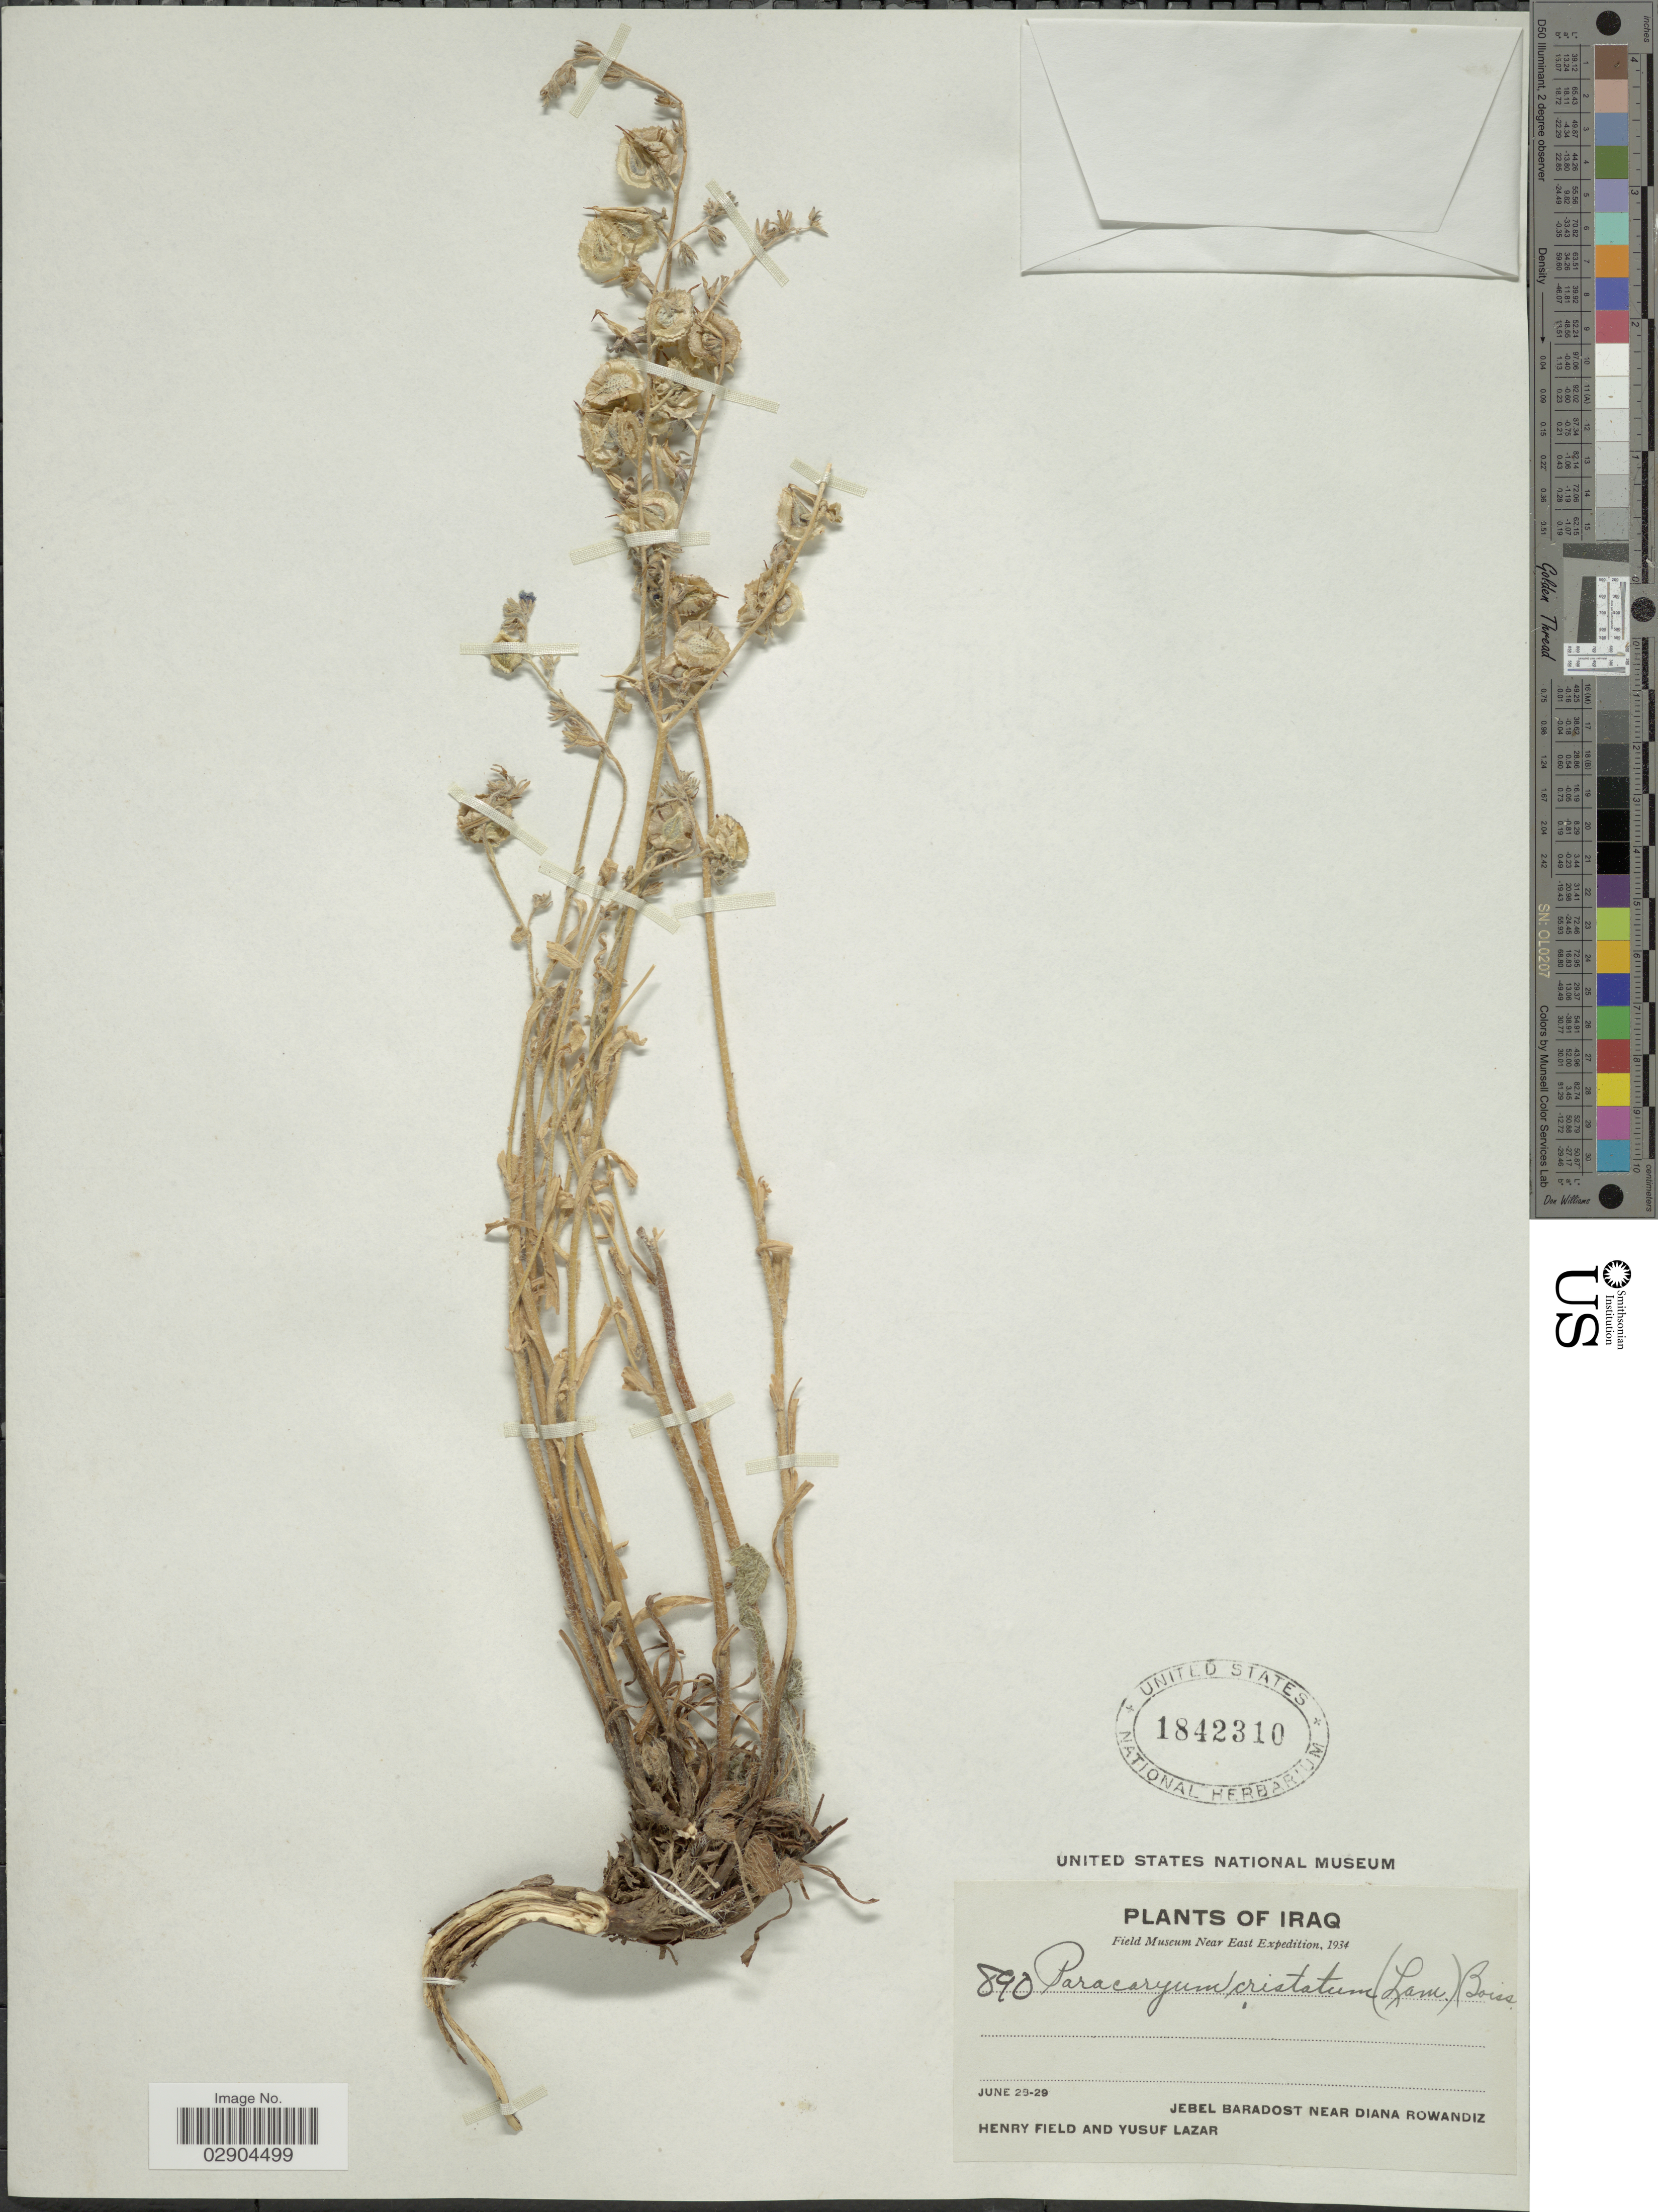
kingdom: Plantae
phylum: Tracheophyta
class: Magnoliopsida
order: Boraginales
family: Boraginaceae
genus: Paracaryum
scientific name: Paracaryum cristatum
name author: Boiss.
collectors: H. Field & Y. Lazar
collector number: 890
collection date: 1934-06-28/1934-06-29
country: Iraq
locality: Jebel Baradost near Diana Rowandiz.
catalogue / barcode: US 1842310